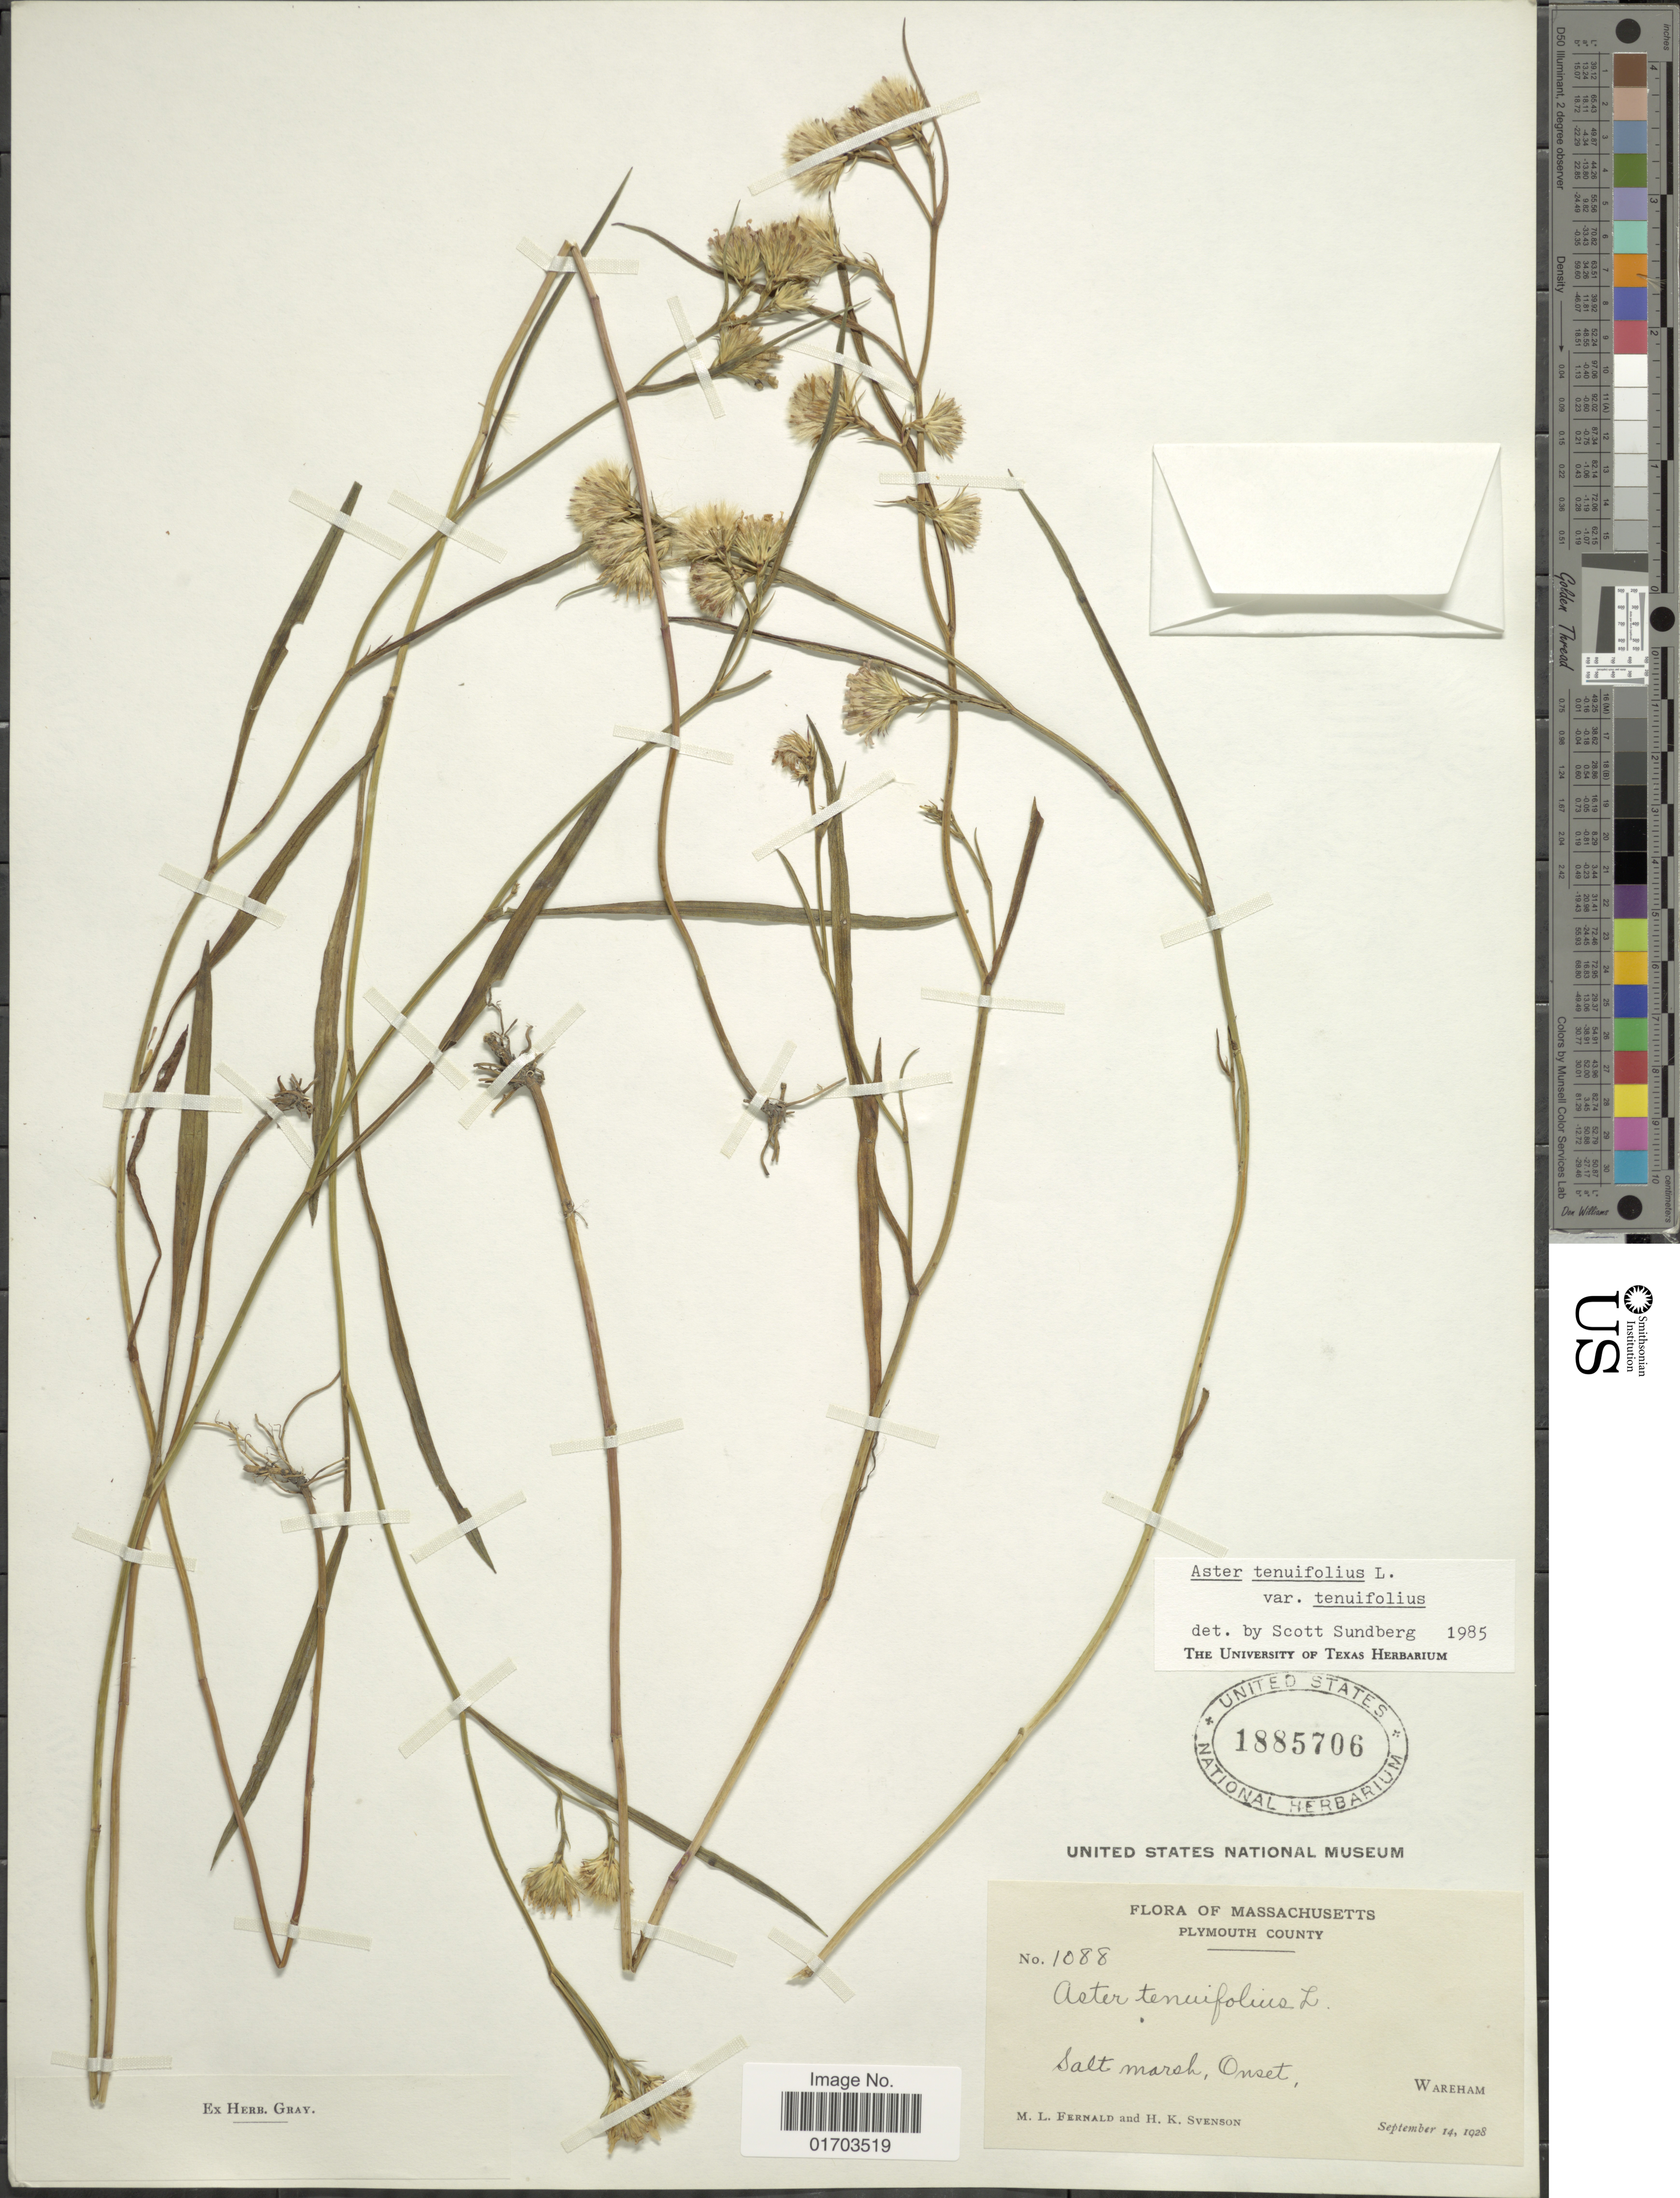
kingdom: Plantae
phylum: Tracheophyta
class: Magnoliopsida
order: Asterales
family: Asteraceae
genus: Symphyotrichum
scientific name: Symphyotrichum tenuifolium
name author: (L.) G.L. Nesom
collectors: M. L. Fernald & H. K. Svenson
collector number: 1088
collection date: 1928-09-14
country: United States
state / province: Massachusetts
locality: Plymouth County, salt marsh, Onset, Wareham.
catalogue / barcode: US 1885706